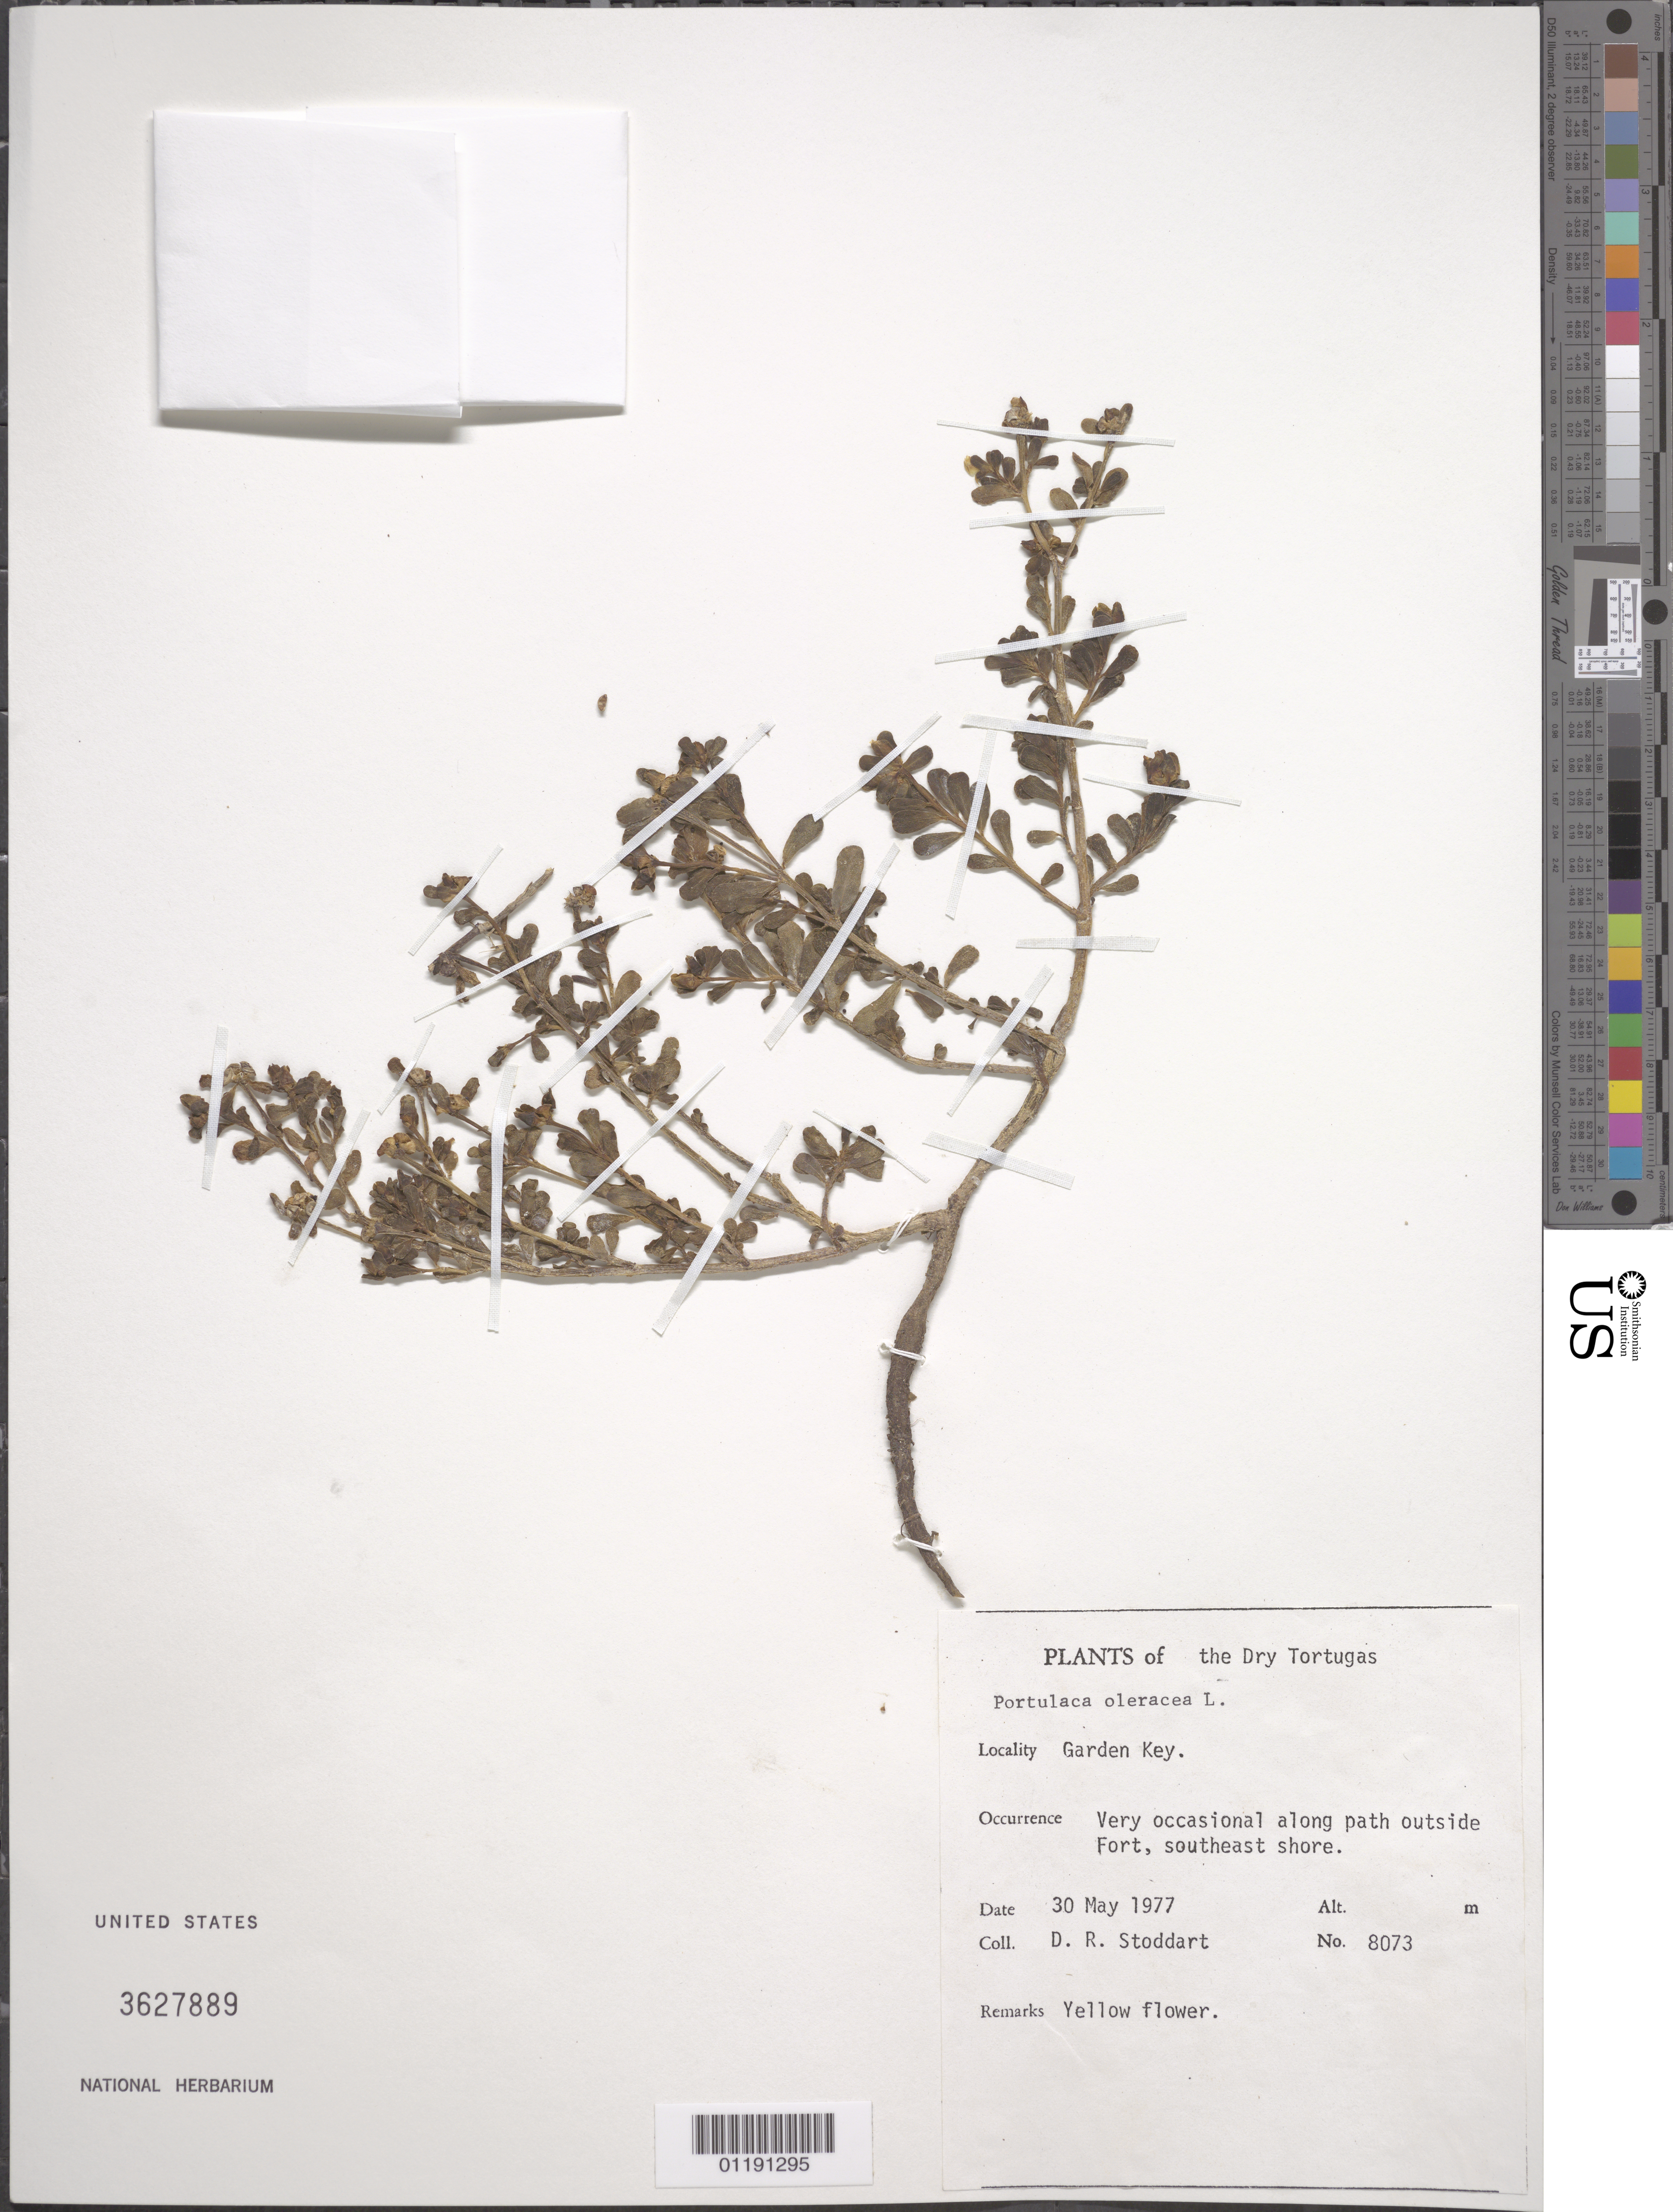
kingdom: Plantae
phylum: Tracheophyta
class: Magnoliopsida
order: Caryophyllales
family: Portulacaceae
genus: Portulaca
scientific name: Portulaca oleracea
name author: L.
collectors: D. R. Stoddart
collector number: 8073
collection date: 1977-05-30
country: United States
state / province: Florida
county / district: Monroe County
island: Garden Key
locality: Very occasional along path outside Fort, SE shore.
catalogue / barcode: US 3627889